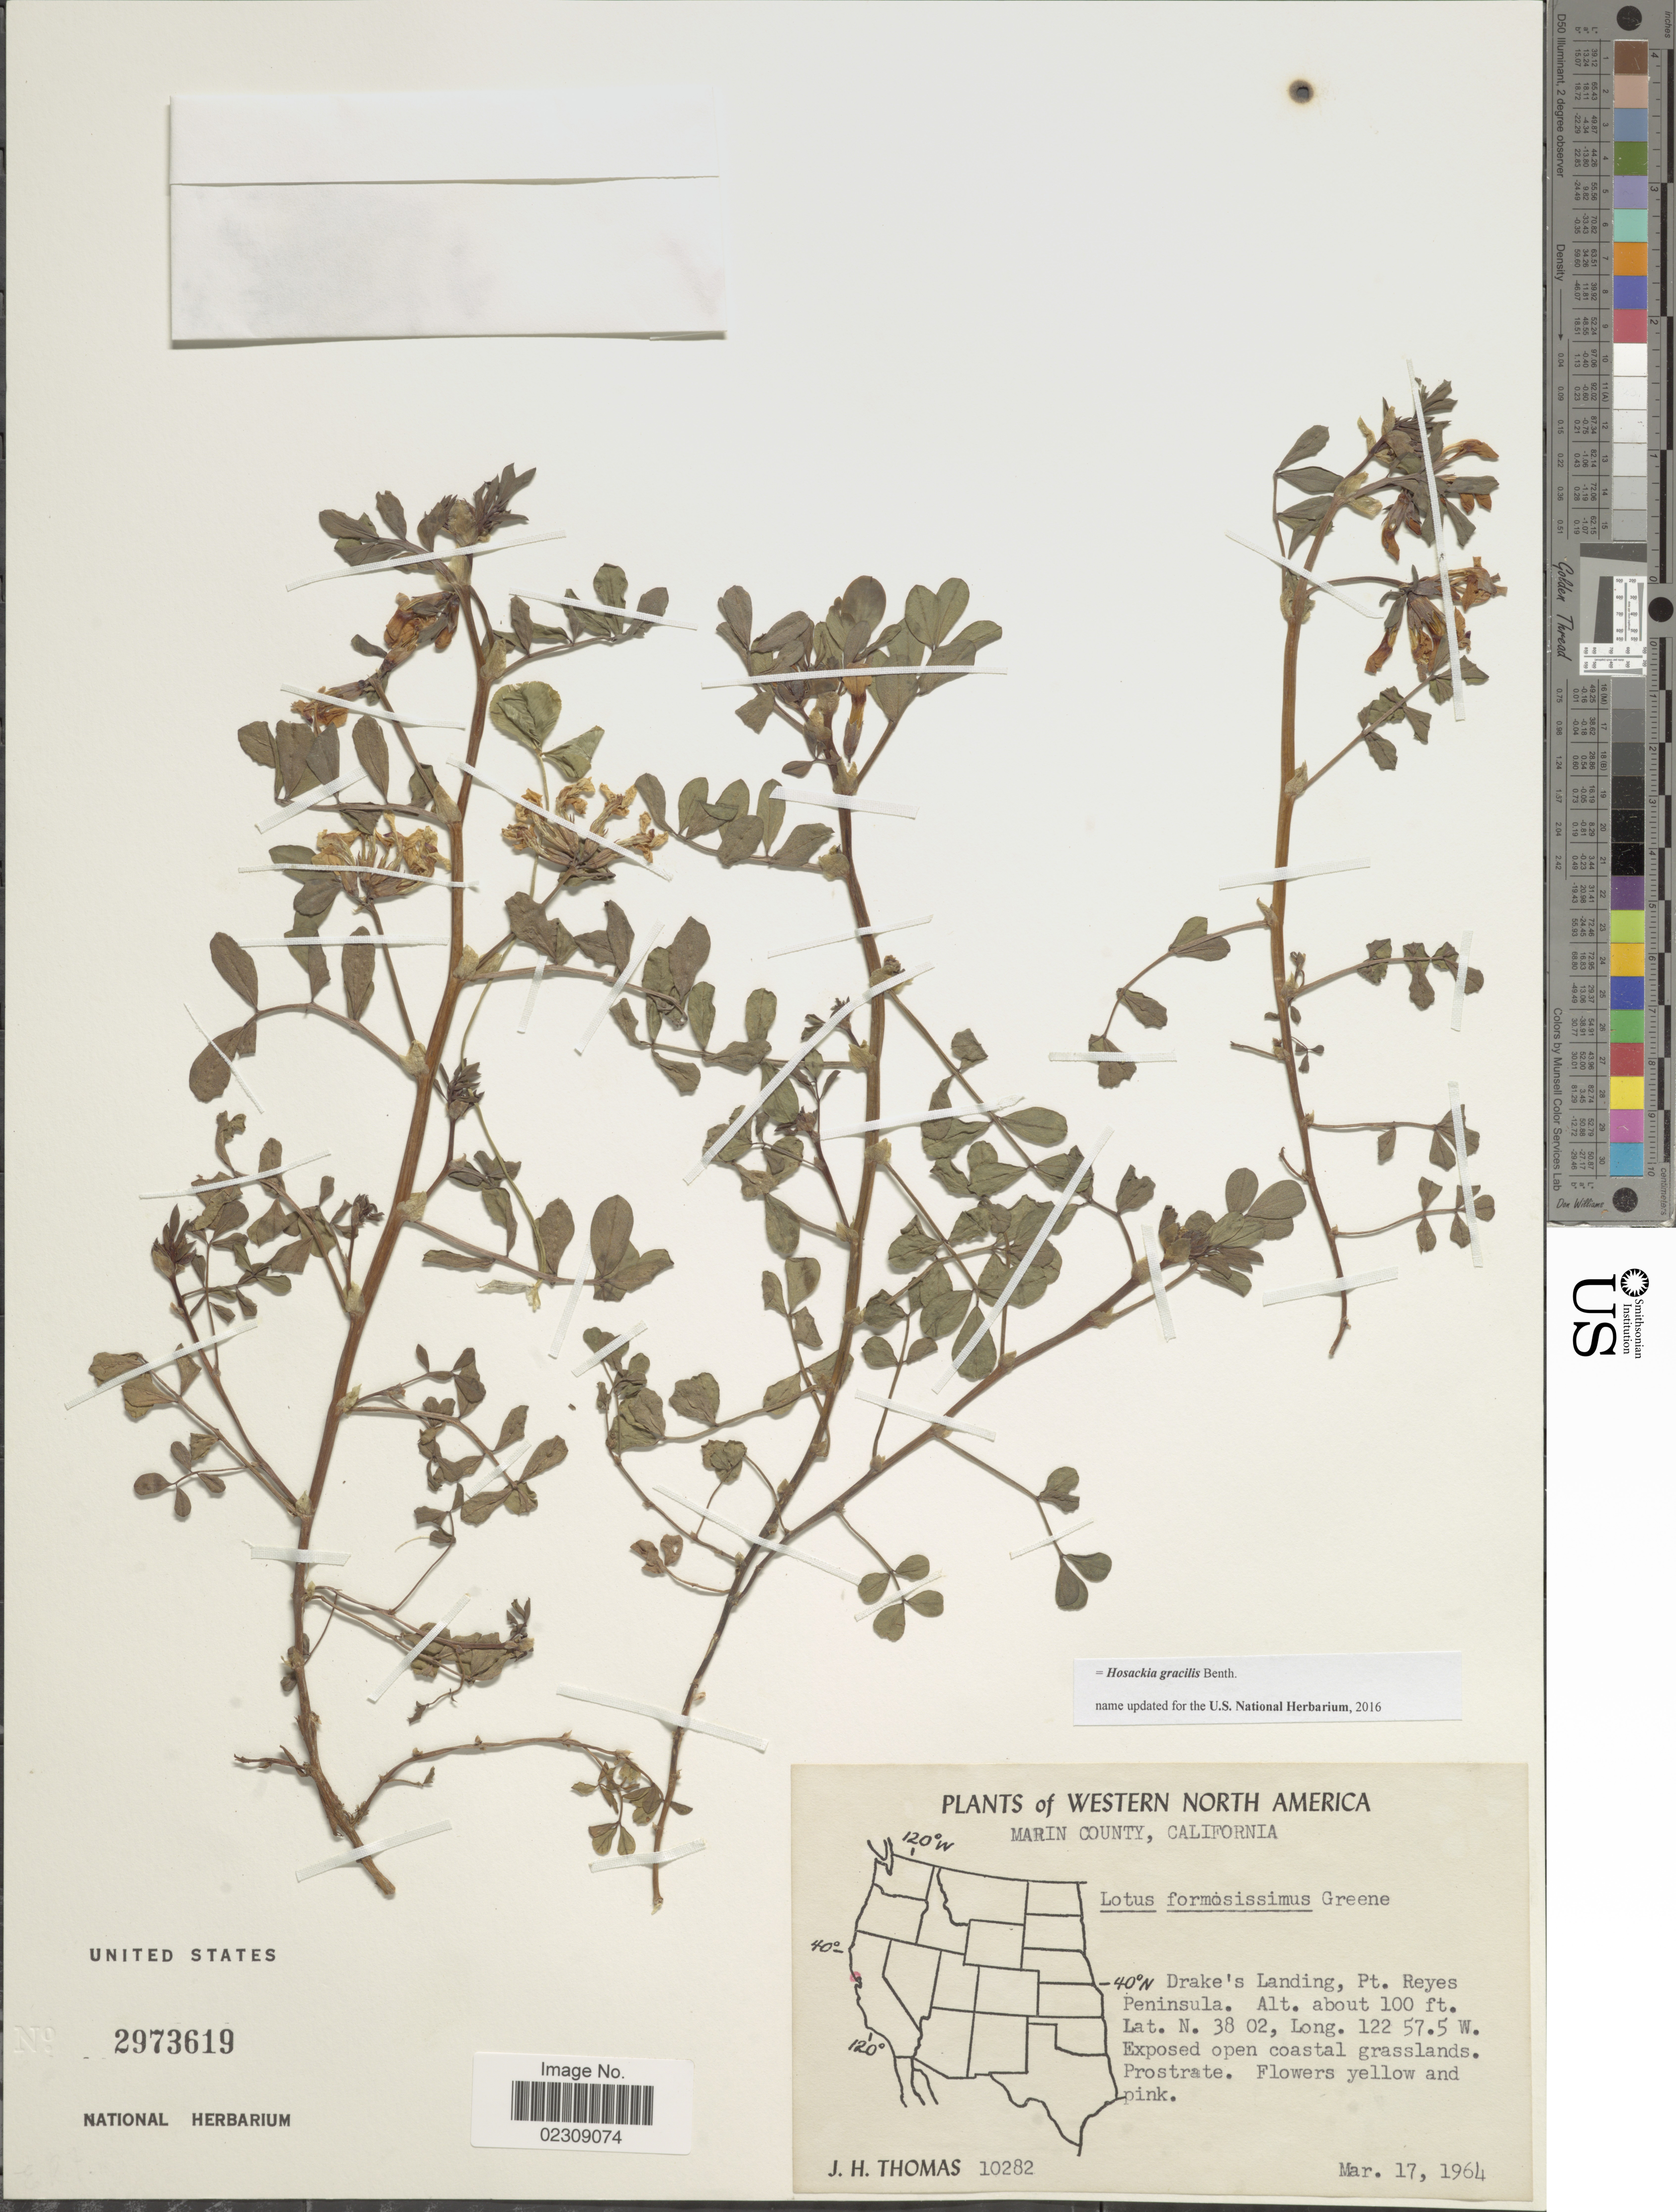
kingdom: Plantae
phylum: Tracheophyta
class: Magnoliopsida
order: Fabales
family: Fabaceae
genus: Hosackia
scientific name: Hosackia gracilis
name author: Benth.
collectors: J. H. Thomas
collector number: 10282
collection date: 1964-03-17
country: United States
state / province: California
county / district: Marin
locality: Western North America. Marin County. Drake's Landing, Pt. Reyes Peninsula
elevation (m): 30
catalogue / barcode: US 2973619